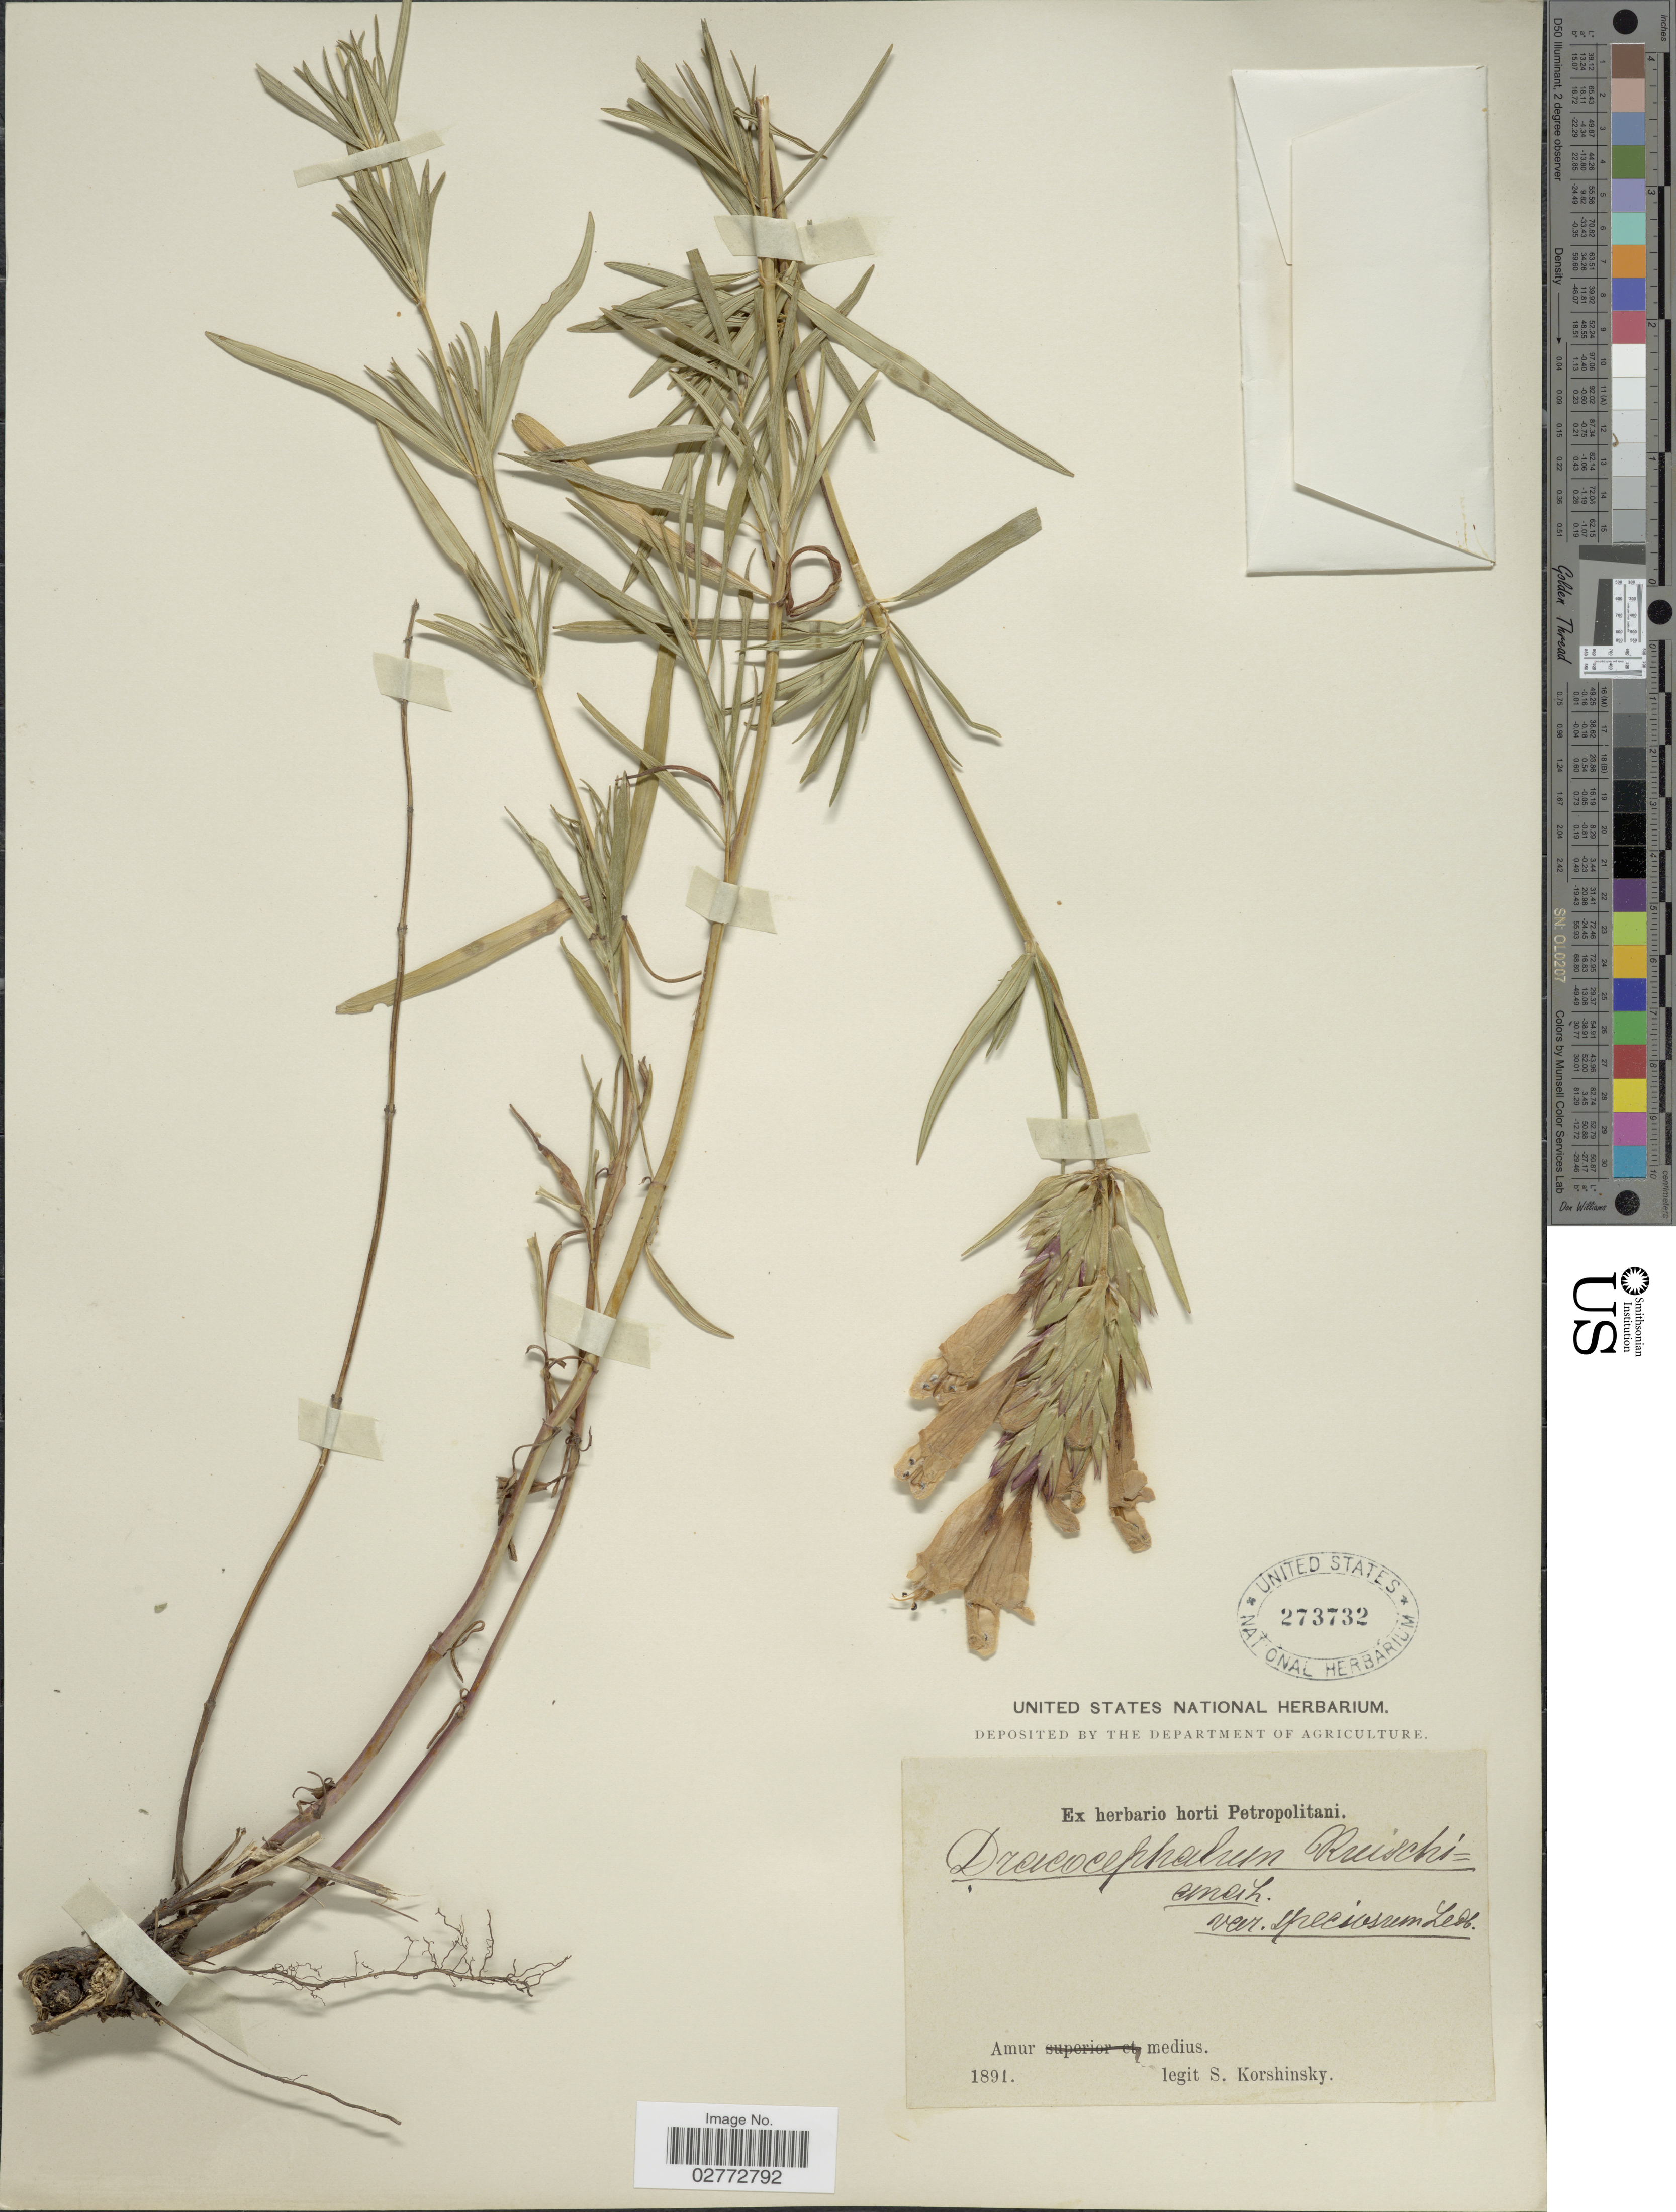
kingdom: Plantae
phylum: Tracheophyta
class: Magnoliopsida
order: Lamiales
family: Lamiaceae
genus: Dracocephalum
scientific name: Dracocephalum ruyschiana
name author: L.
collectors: S. I. Korshinsky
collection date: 1891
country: Russian Federation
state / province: Amur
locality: Amur medius.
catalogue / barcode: US 273732